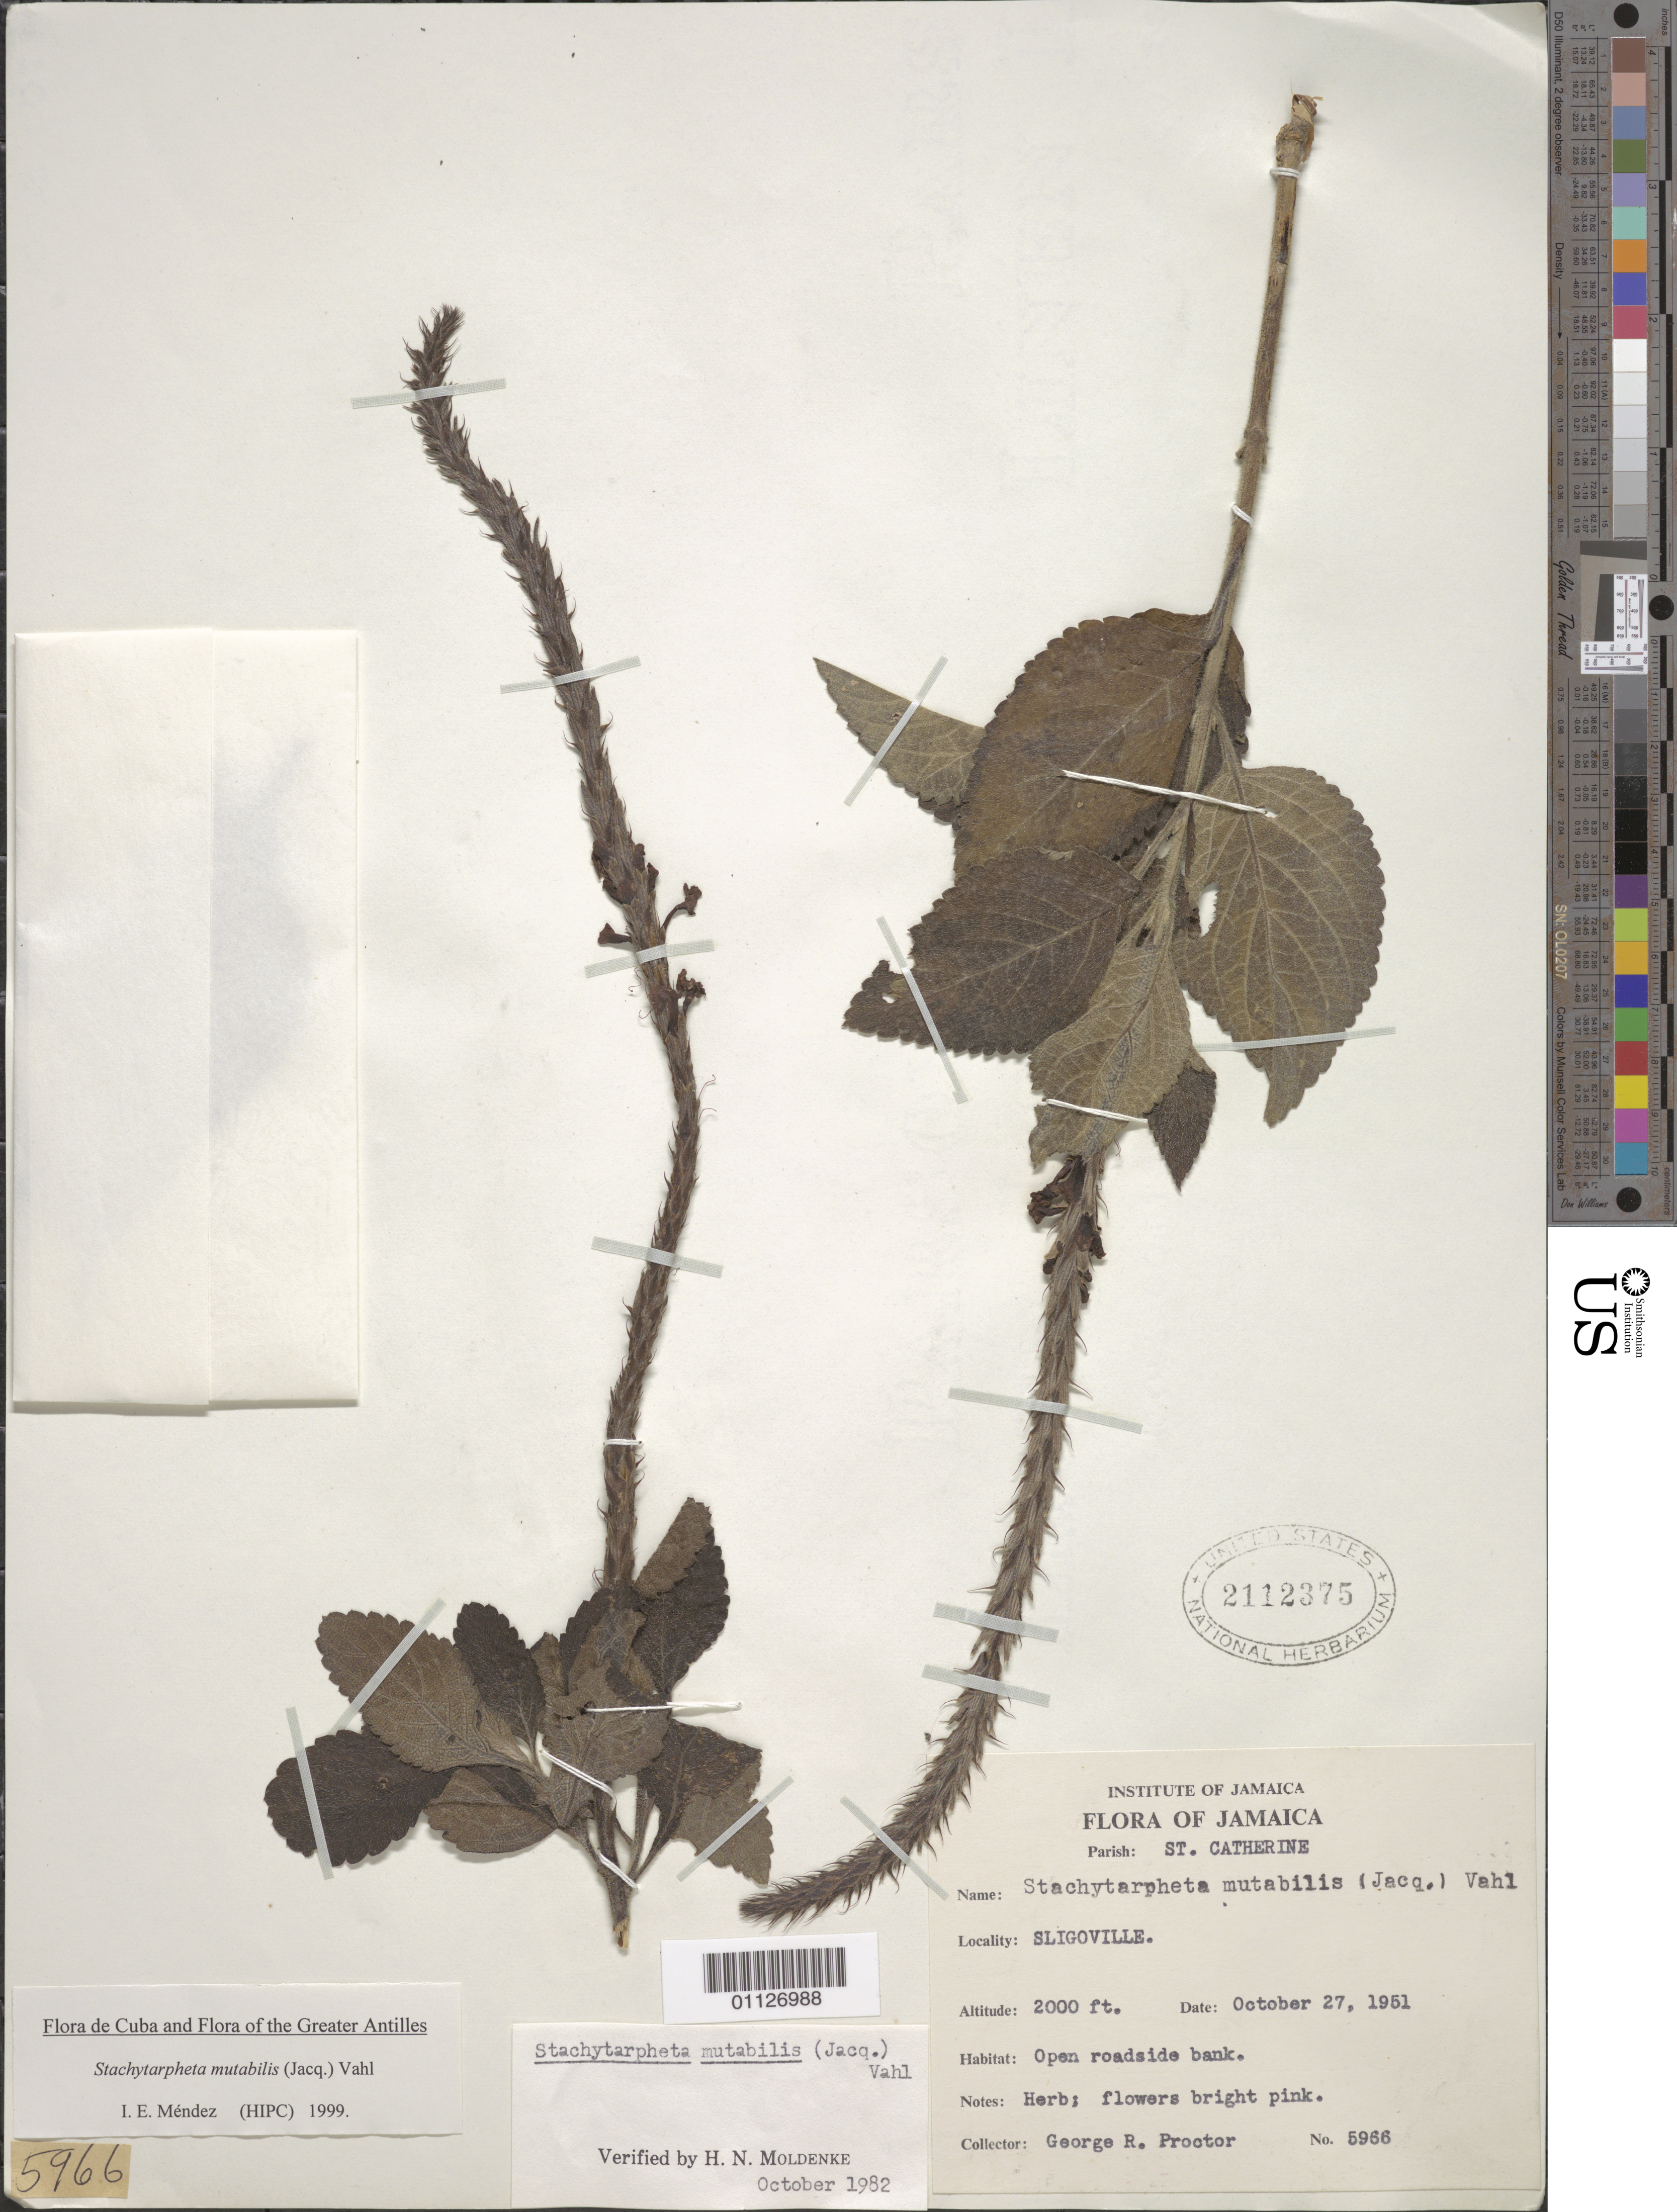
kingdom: Plantae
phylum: Tracheophyta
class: Magnoliopsida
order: Lamiales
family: Verbenaceae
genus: Stachytarpheta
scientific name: Stachytarpheta mutabilis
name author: (Jacq.) Vahl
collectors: G. R. Proctor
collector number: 5966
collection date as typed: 27 Oct 1951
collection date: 1951-10-27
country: Jamaica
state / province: Saint Catherine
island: Jamaica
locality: Ligoville, open roadside bank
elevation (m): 610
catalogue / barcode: US 2112375